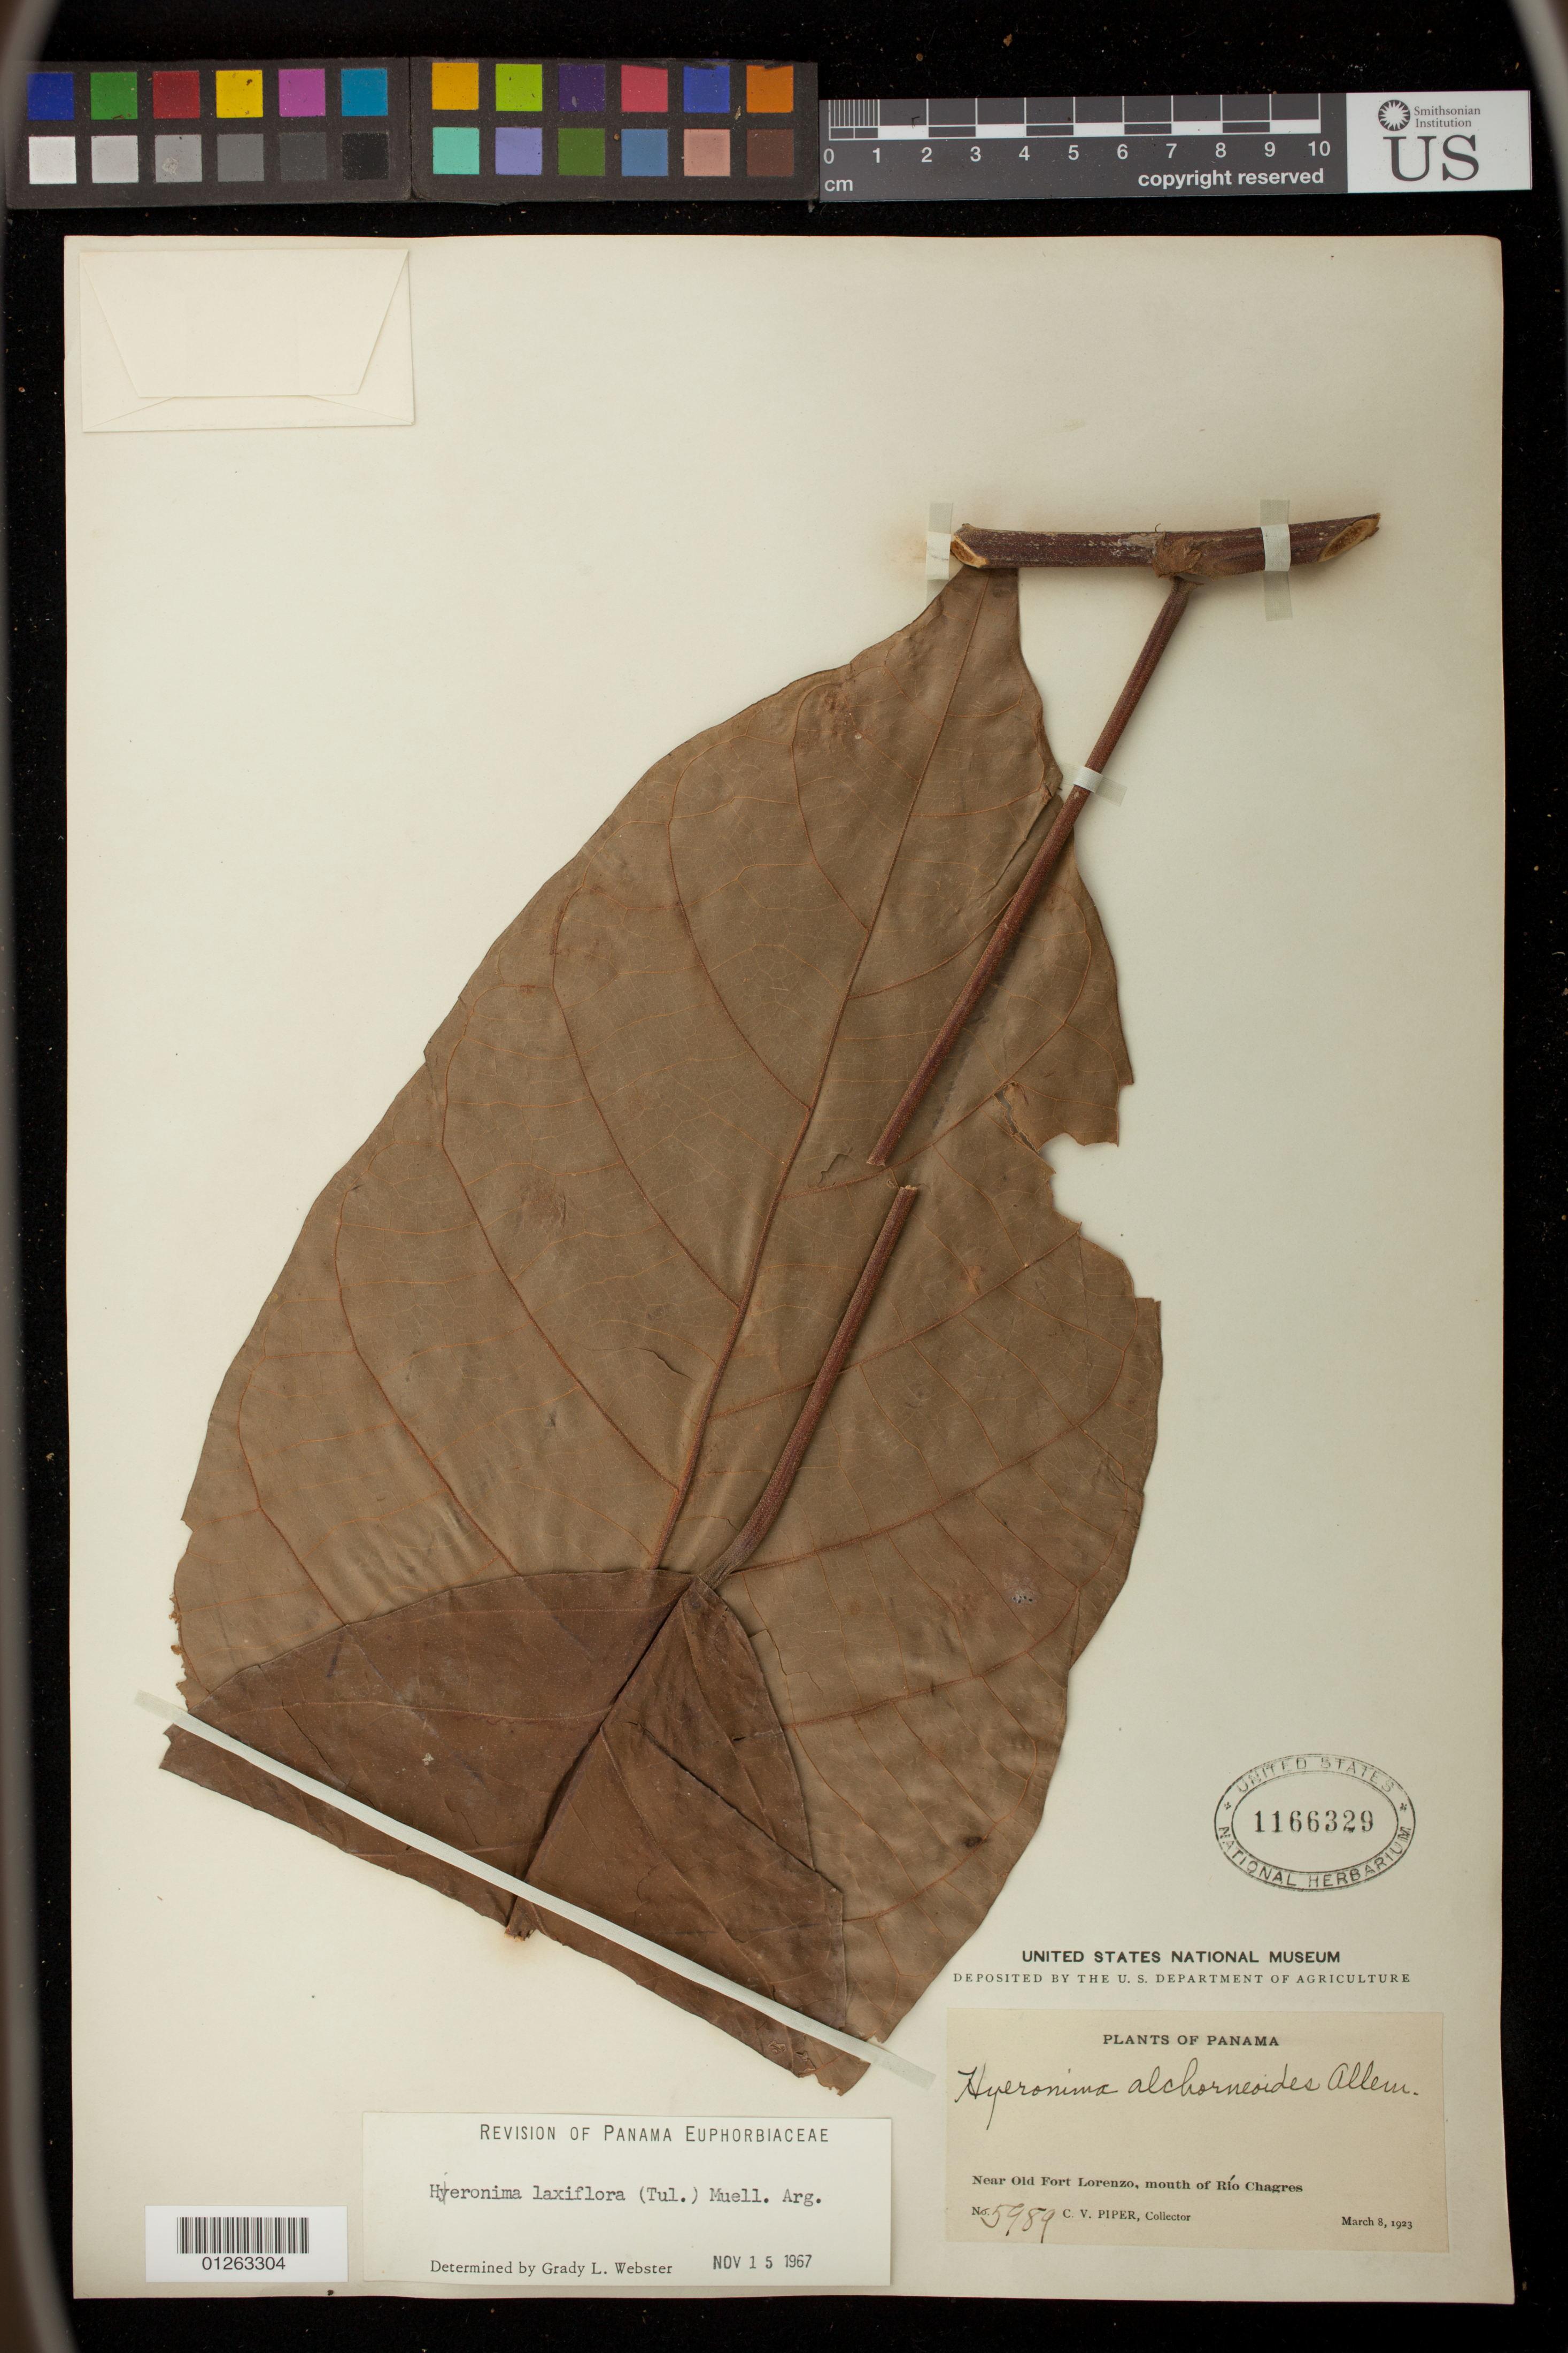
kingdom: Plantae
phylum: Tracheophyta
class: Magnoliopsida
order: Malpighiales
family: Phyllanthaceae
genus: Hieronyma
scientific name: Hieronyma laxiflora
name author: (Tul.) Müll. Arg.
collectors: C. V. Piper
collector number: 5989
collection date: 1923-03-08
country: Panama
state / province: Colón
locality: Near Old Foret Lorenzo, mouth of Rio Chagres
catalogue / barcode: US 1166329